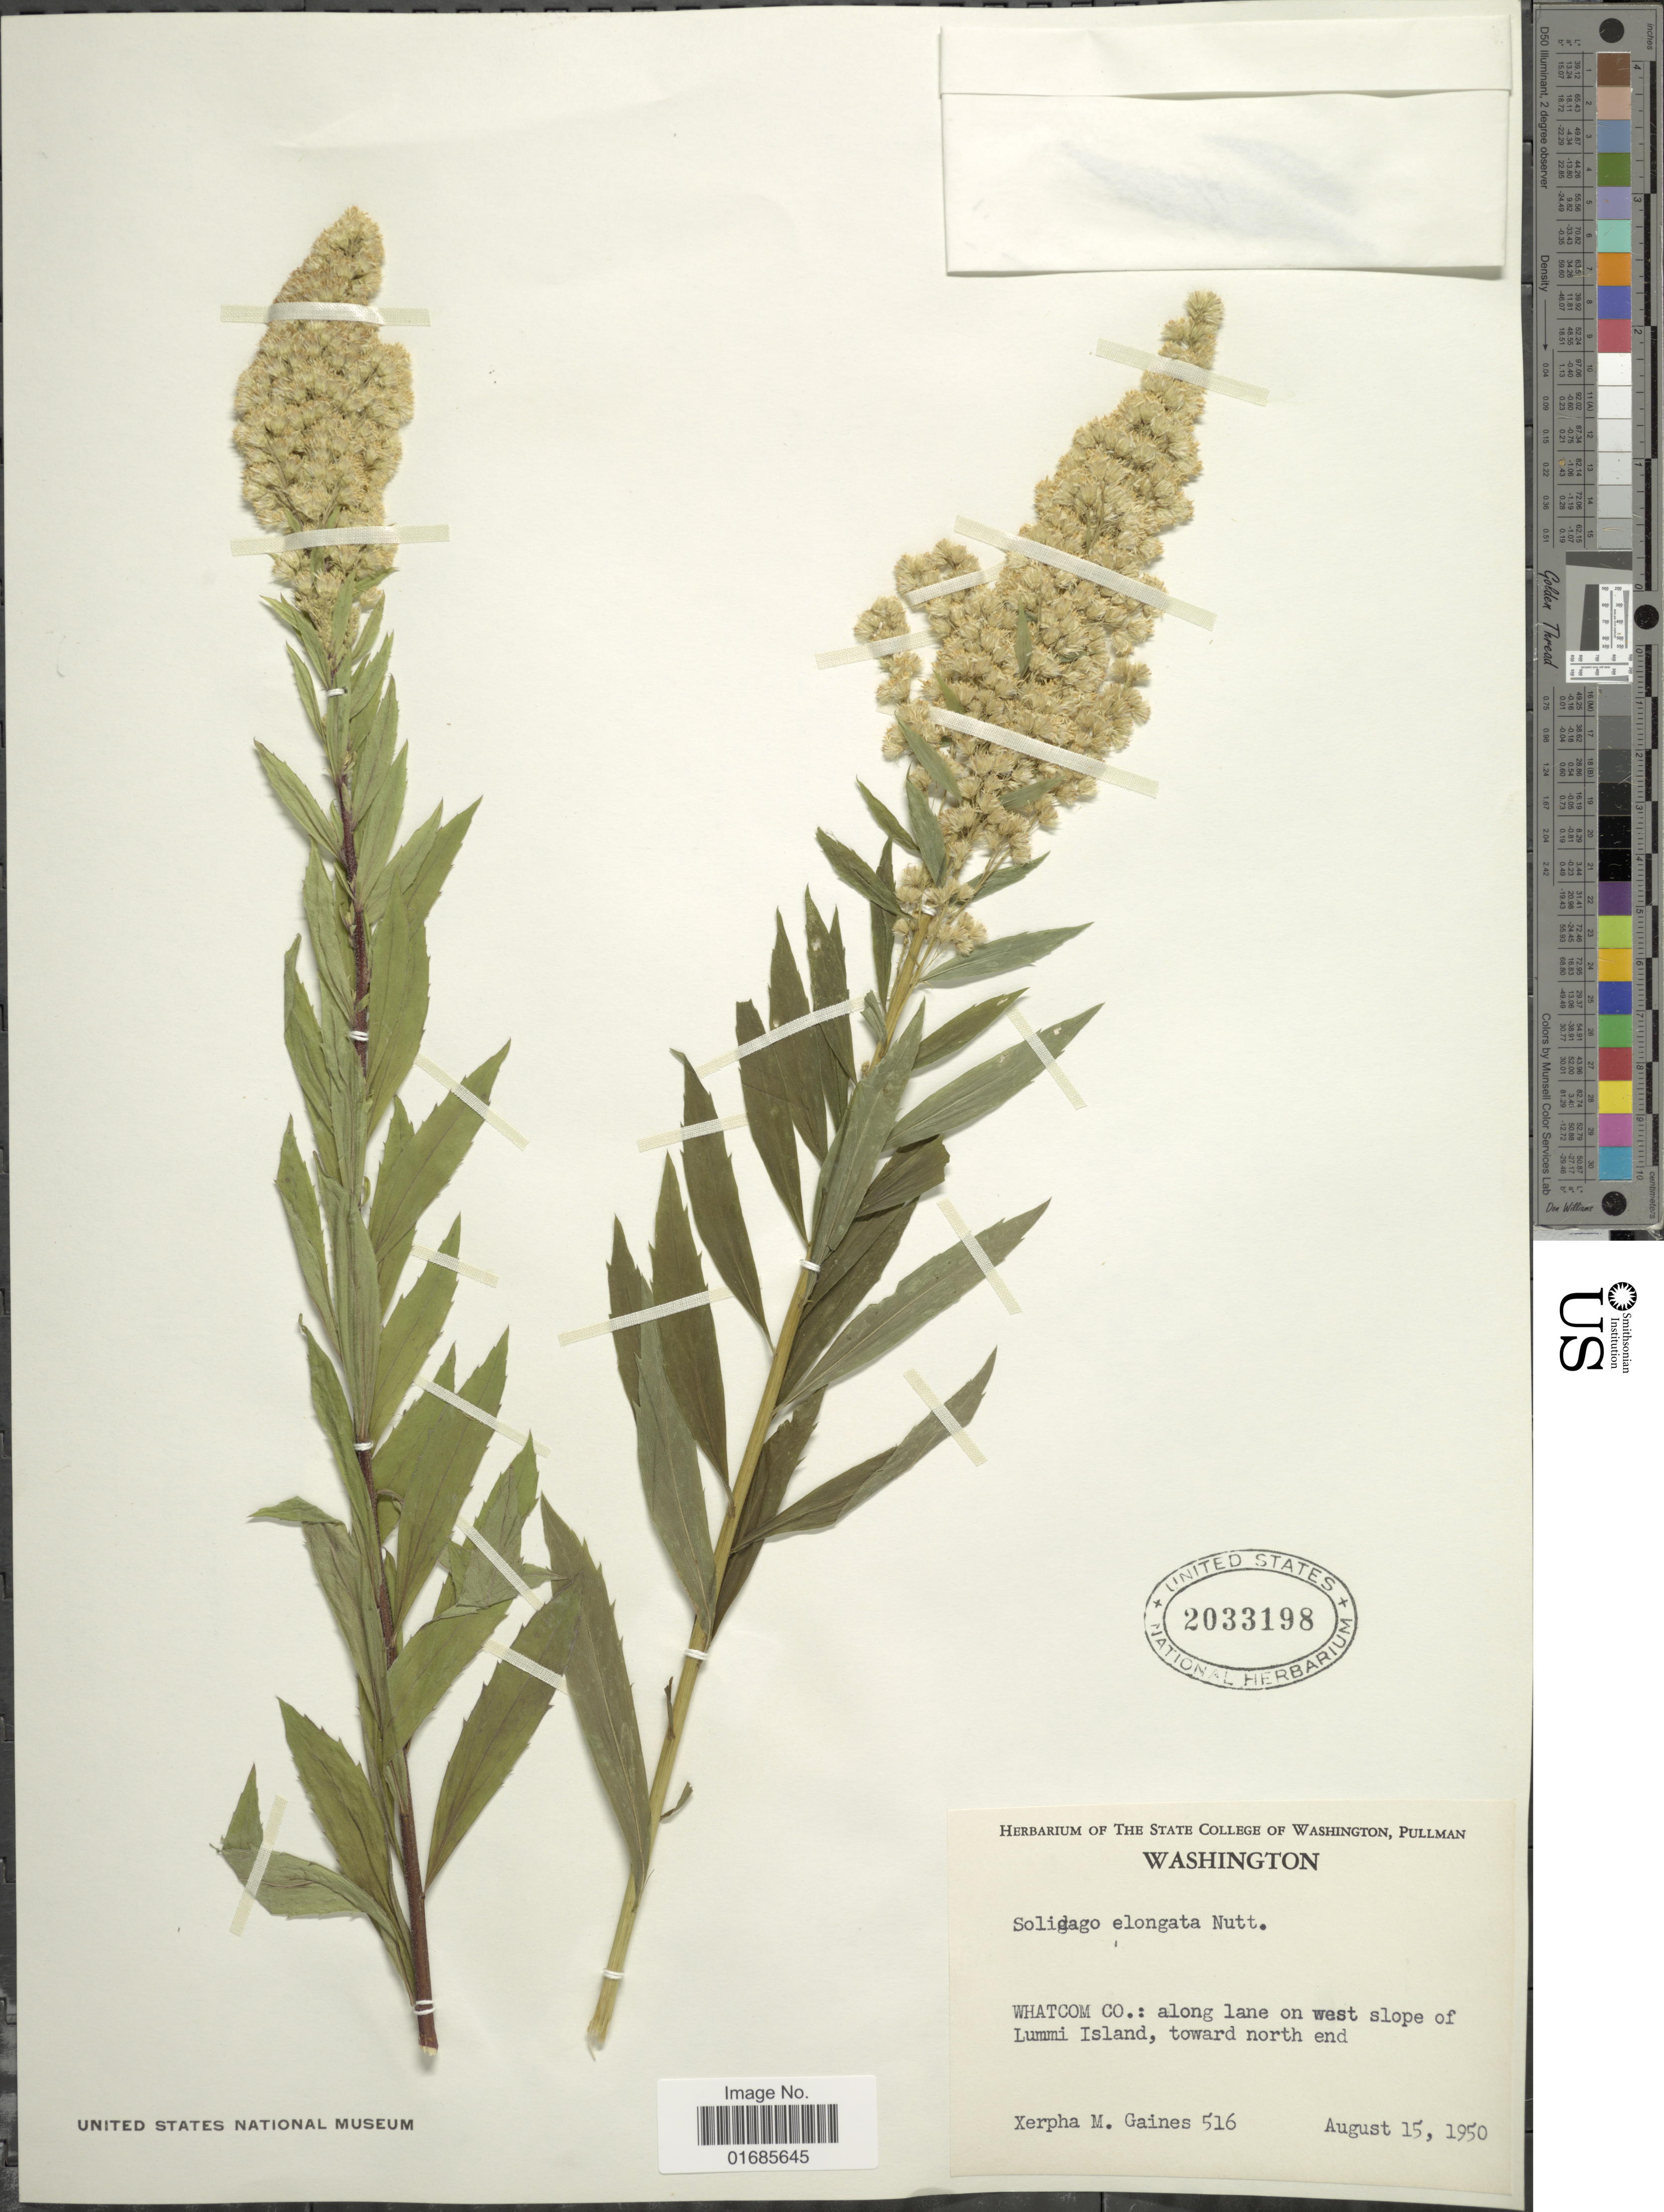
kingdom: Plantae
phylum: Tracheophyta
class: Magnoliopsida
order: Asterales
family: Asteraceae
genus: Solidago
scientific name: Solidago canadensis var. salebrosa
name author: (Piper) M.E. Jones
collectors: X. Gaines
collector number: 516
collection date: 1950-08-15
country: United States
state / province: Washington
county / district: Whatcom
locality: Whatcom Co., along lane on west slope of Lummi Island, toward north end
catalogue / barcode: US 2033198